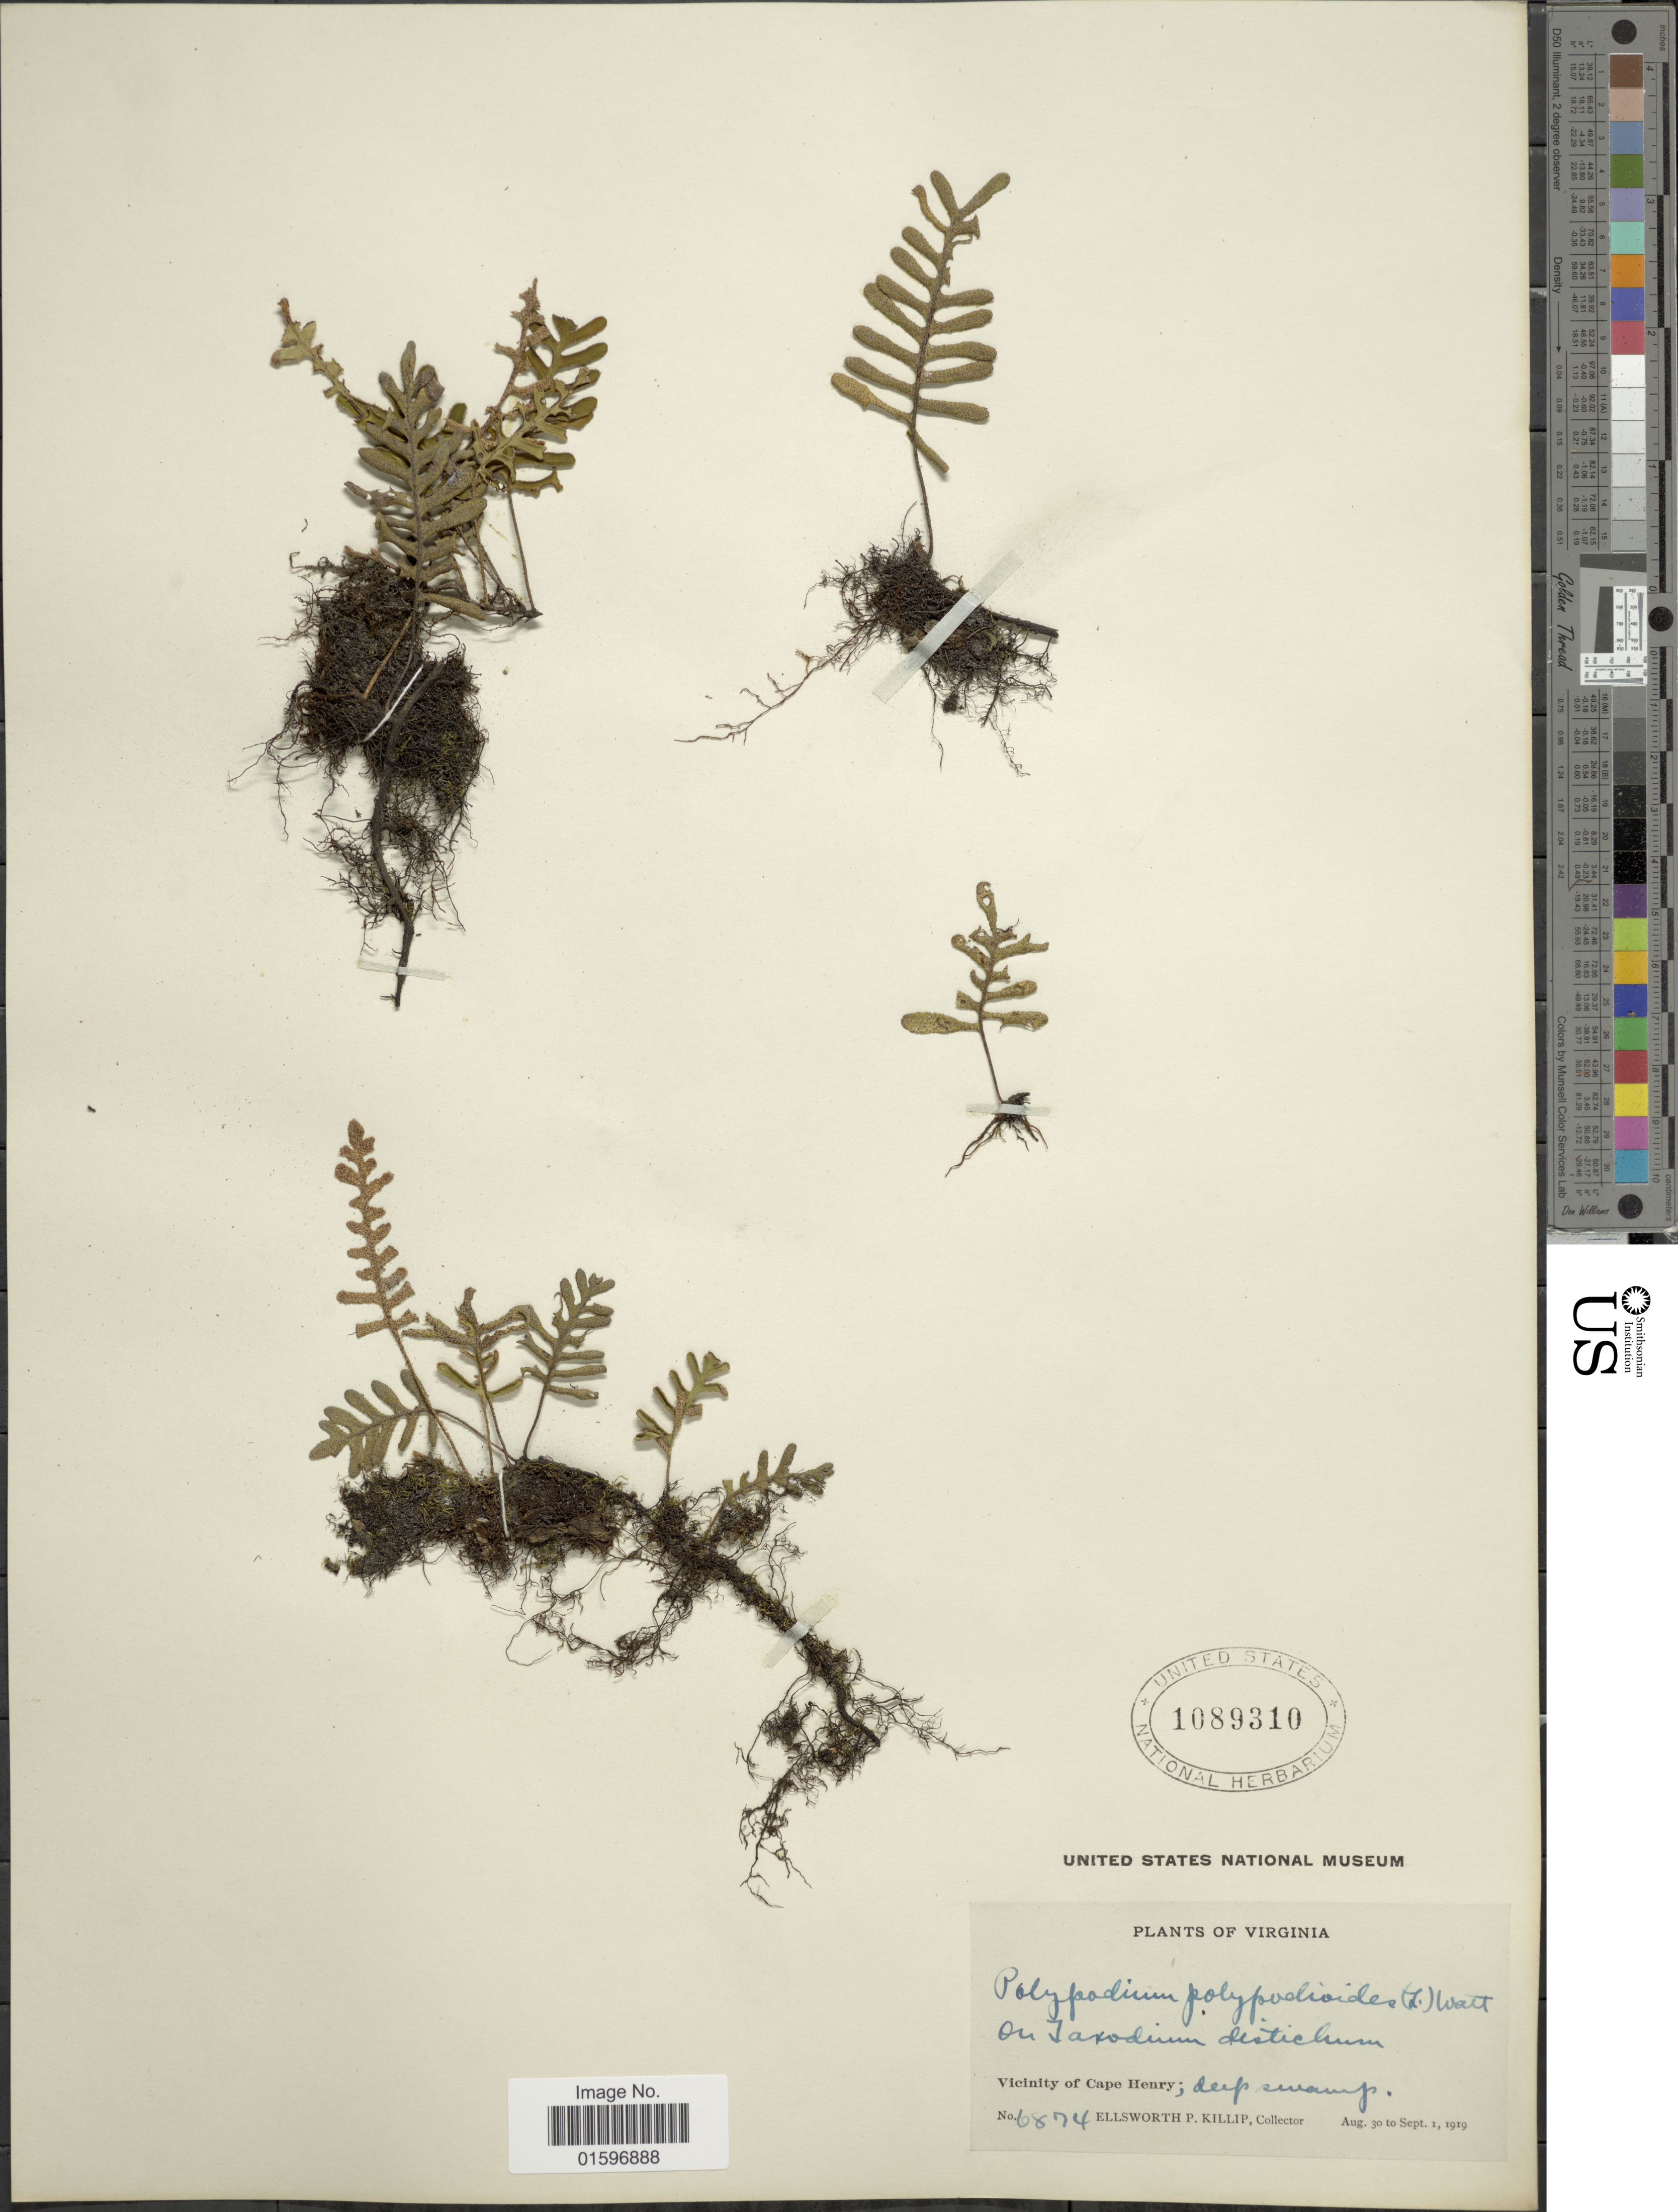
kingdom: Plantae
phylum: Tracheophyta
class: Polypodiopsida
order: Polypodiales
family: Polypodiaceae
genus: Pleopeltis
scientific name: Pleopeltis polypodioides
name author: (L.) E.G. Andrews & Windham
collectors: E. P. Killip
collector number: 6874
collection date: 1919-08-30/1919-09-01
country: United States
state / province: Virginia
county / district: City of Virginia Beach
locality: Vicinity of Cape Henry.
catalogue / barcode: US 1089310